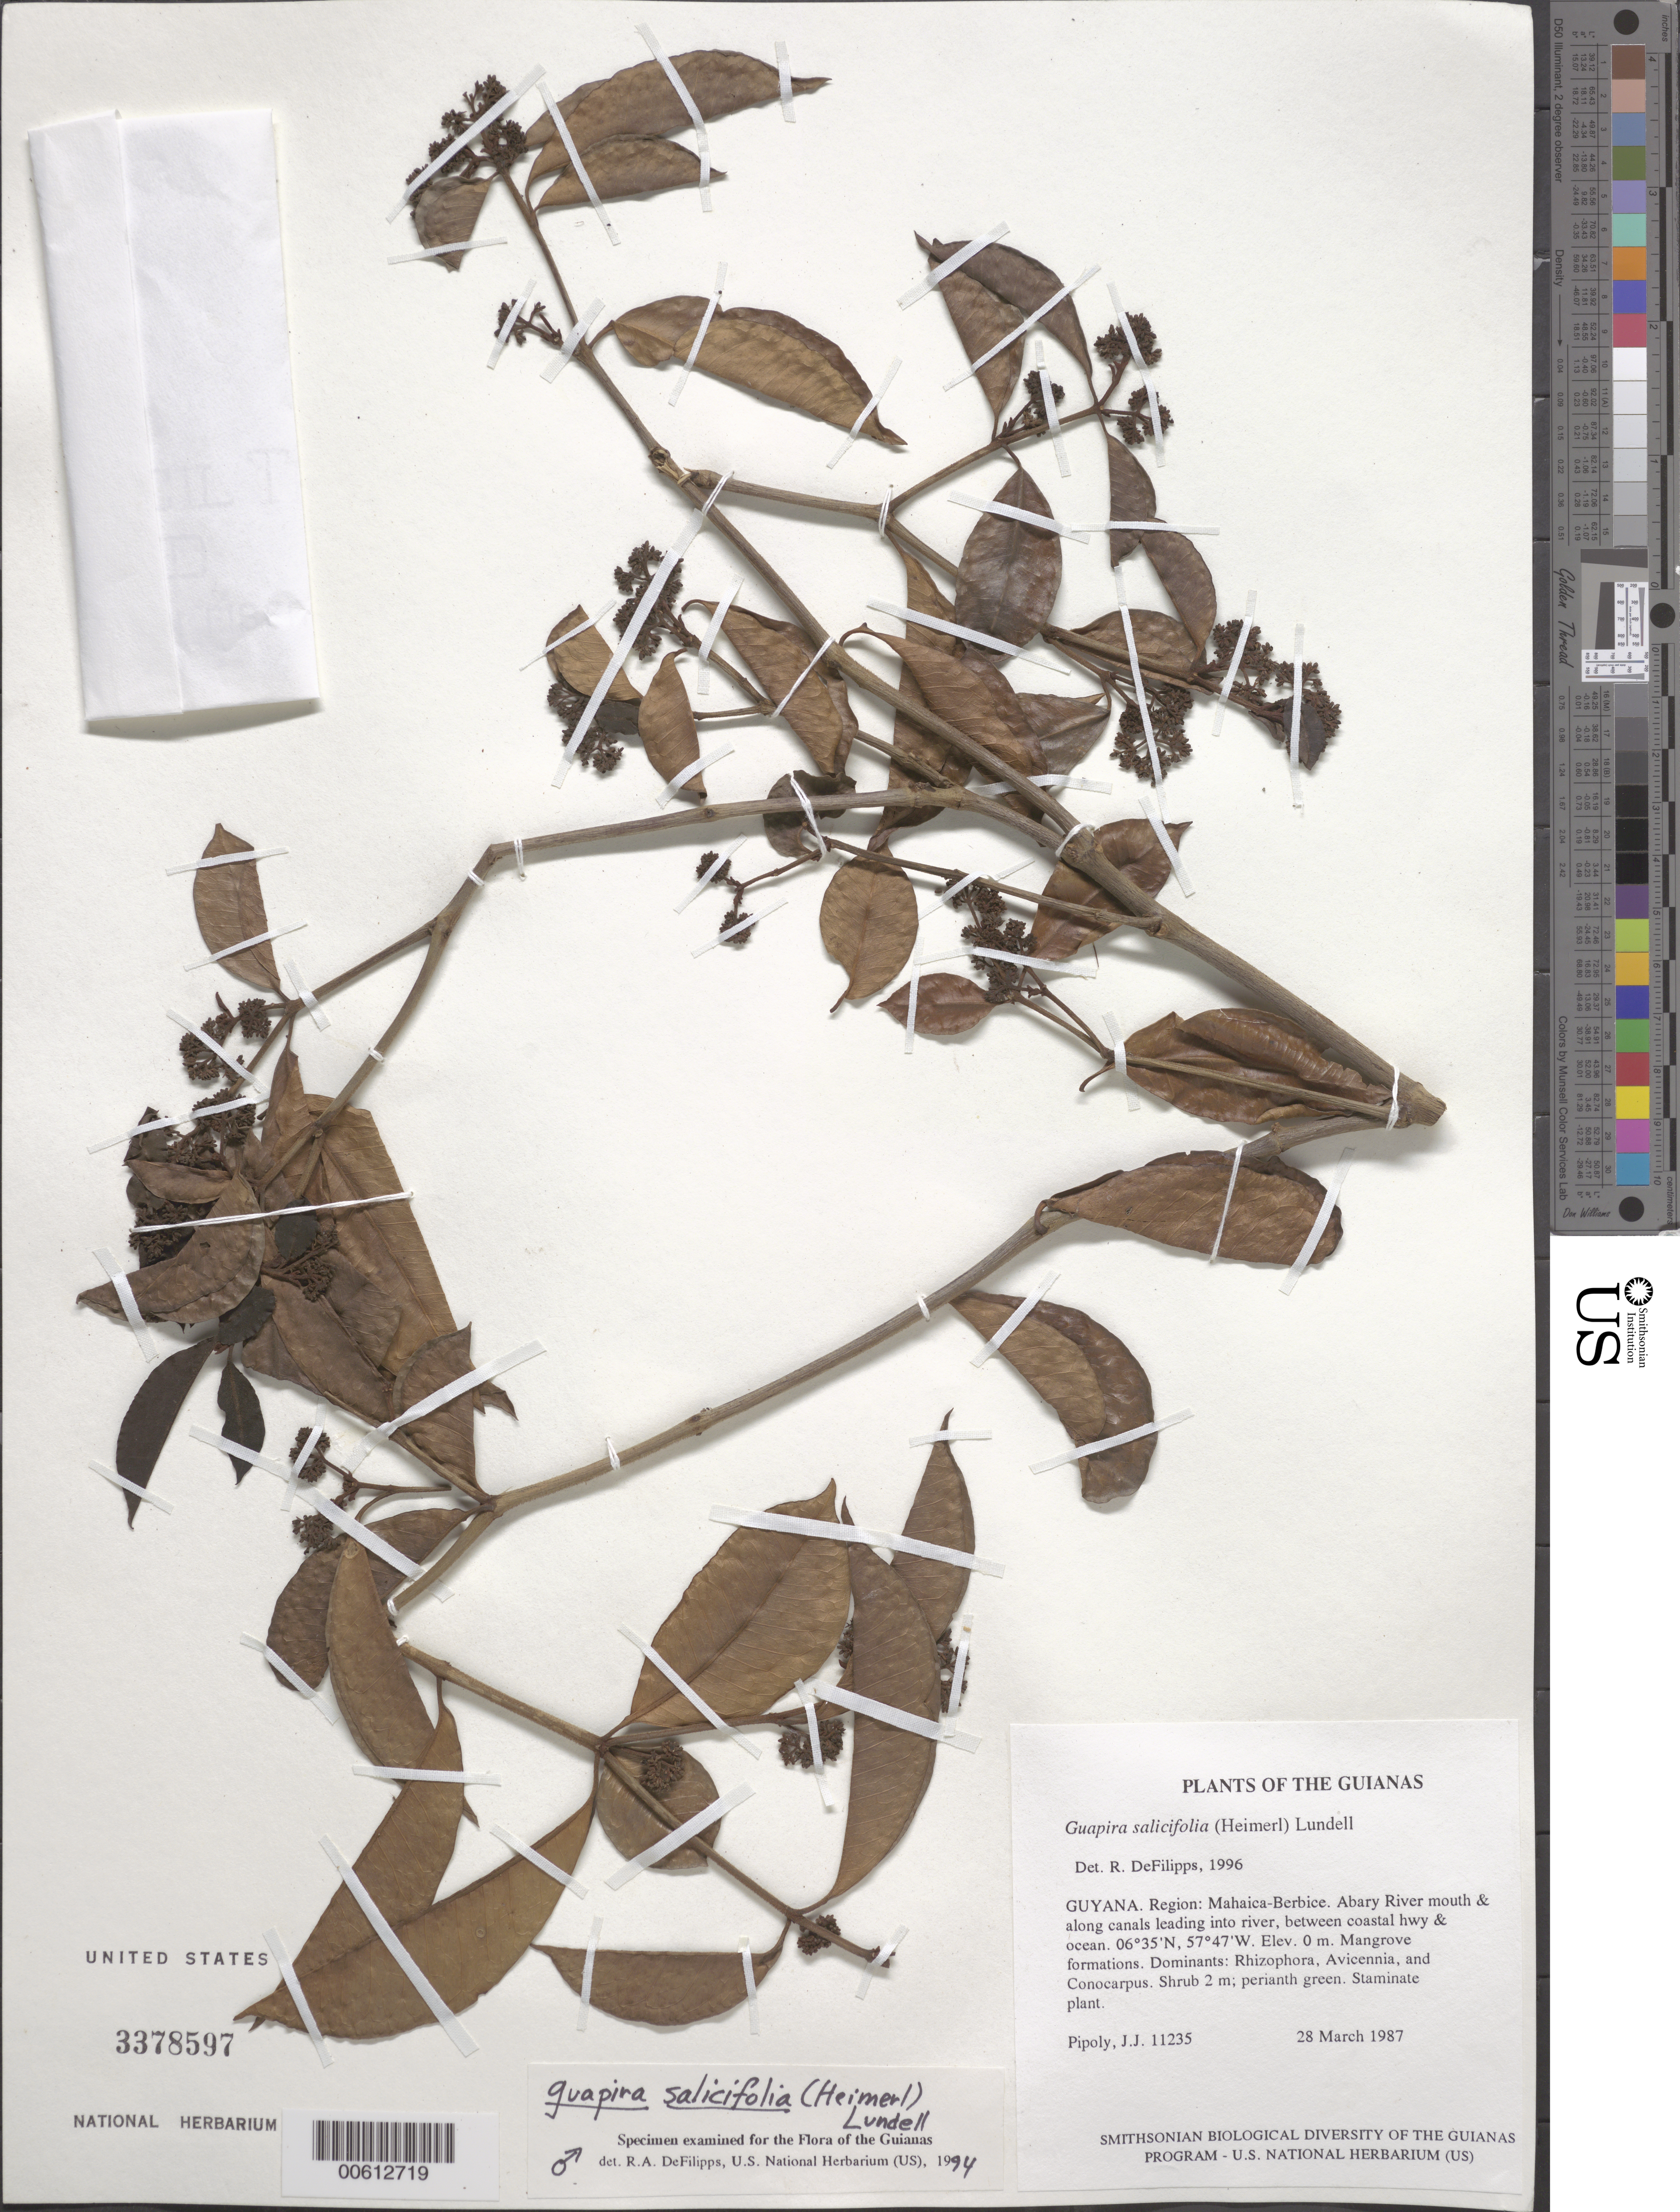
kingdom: Plantae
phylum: Tracheophyta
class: Magnoliopsida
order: Caryophyllales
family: Nyctaginaceae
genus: Guapira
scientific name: Guapira salicifolia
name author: (Heimerl) Lundell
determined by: DeFilipps, R. A.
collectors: J. J. Pipoly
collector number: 11235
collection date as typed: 28 March 1987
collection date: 1987-03-28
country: Guyana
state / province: Mahaica-Berbice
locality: Abary River mouth & along canals leading into river, between coastal hwy & ocean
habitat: Mangrove formations. Dominants: Rhizophora, Avicennia, and Conocarpus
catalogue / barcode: US 3378597